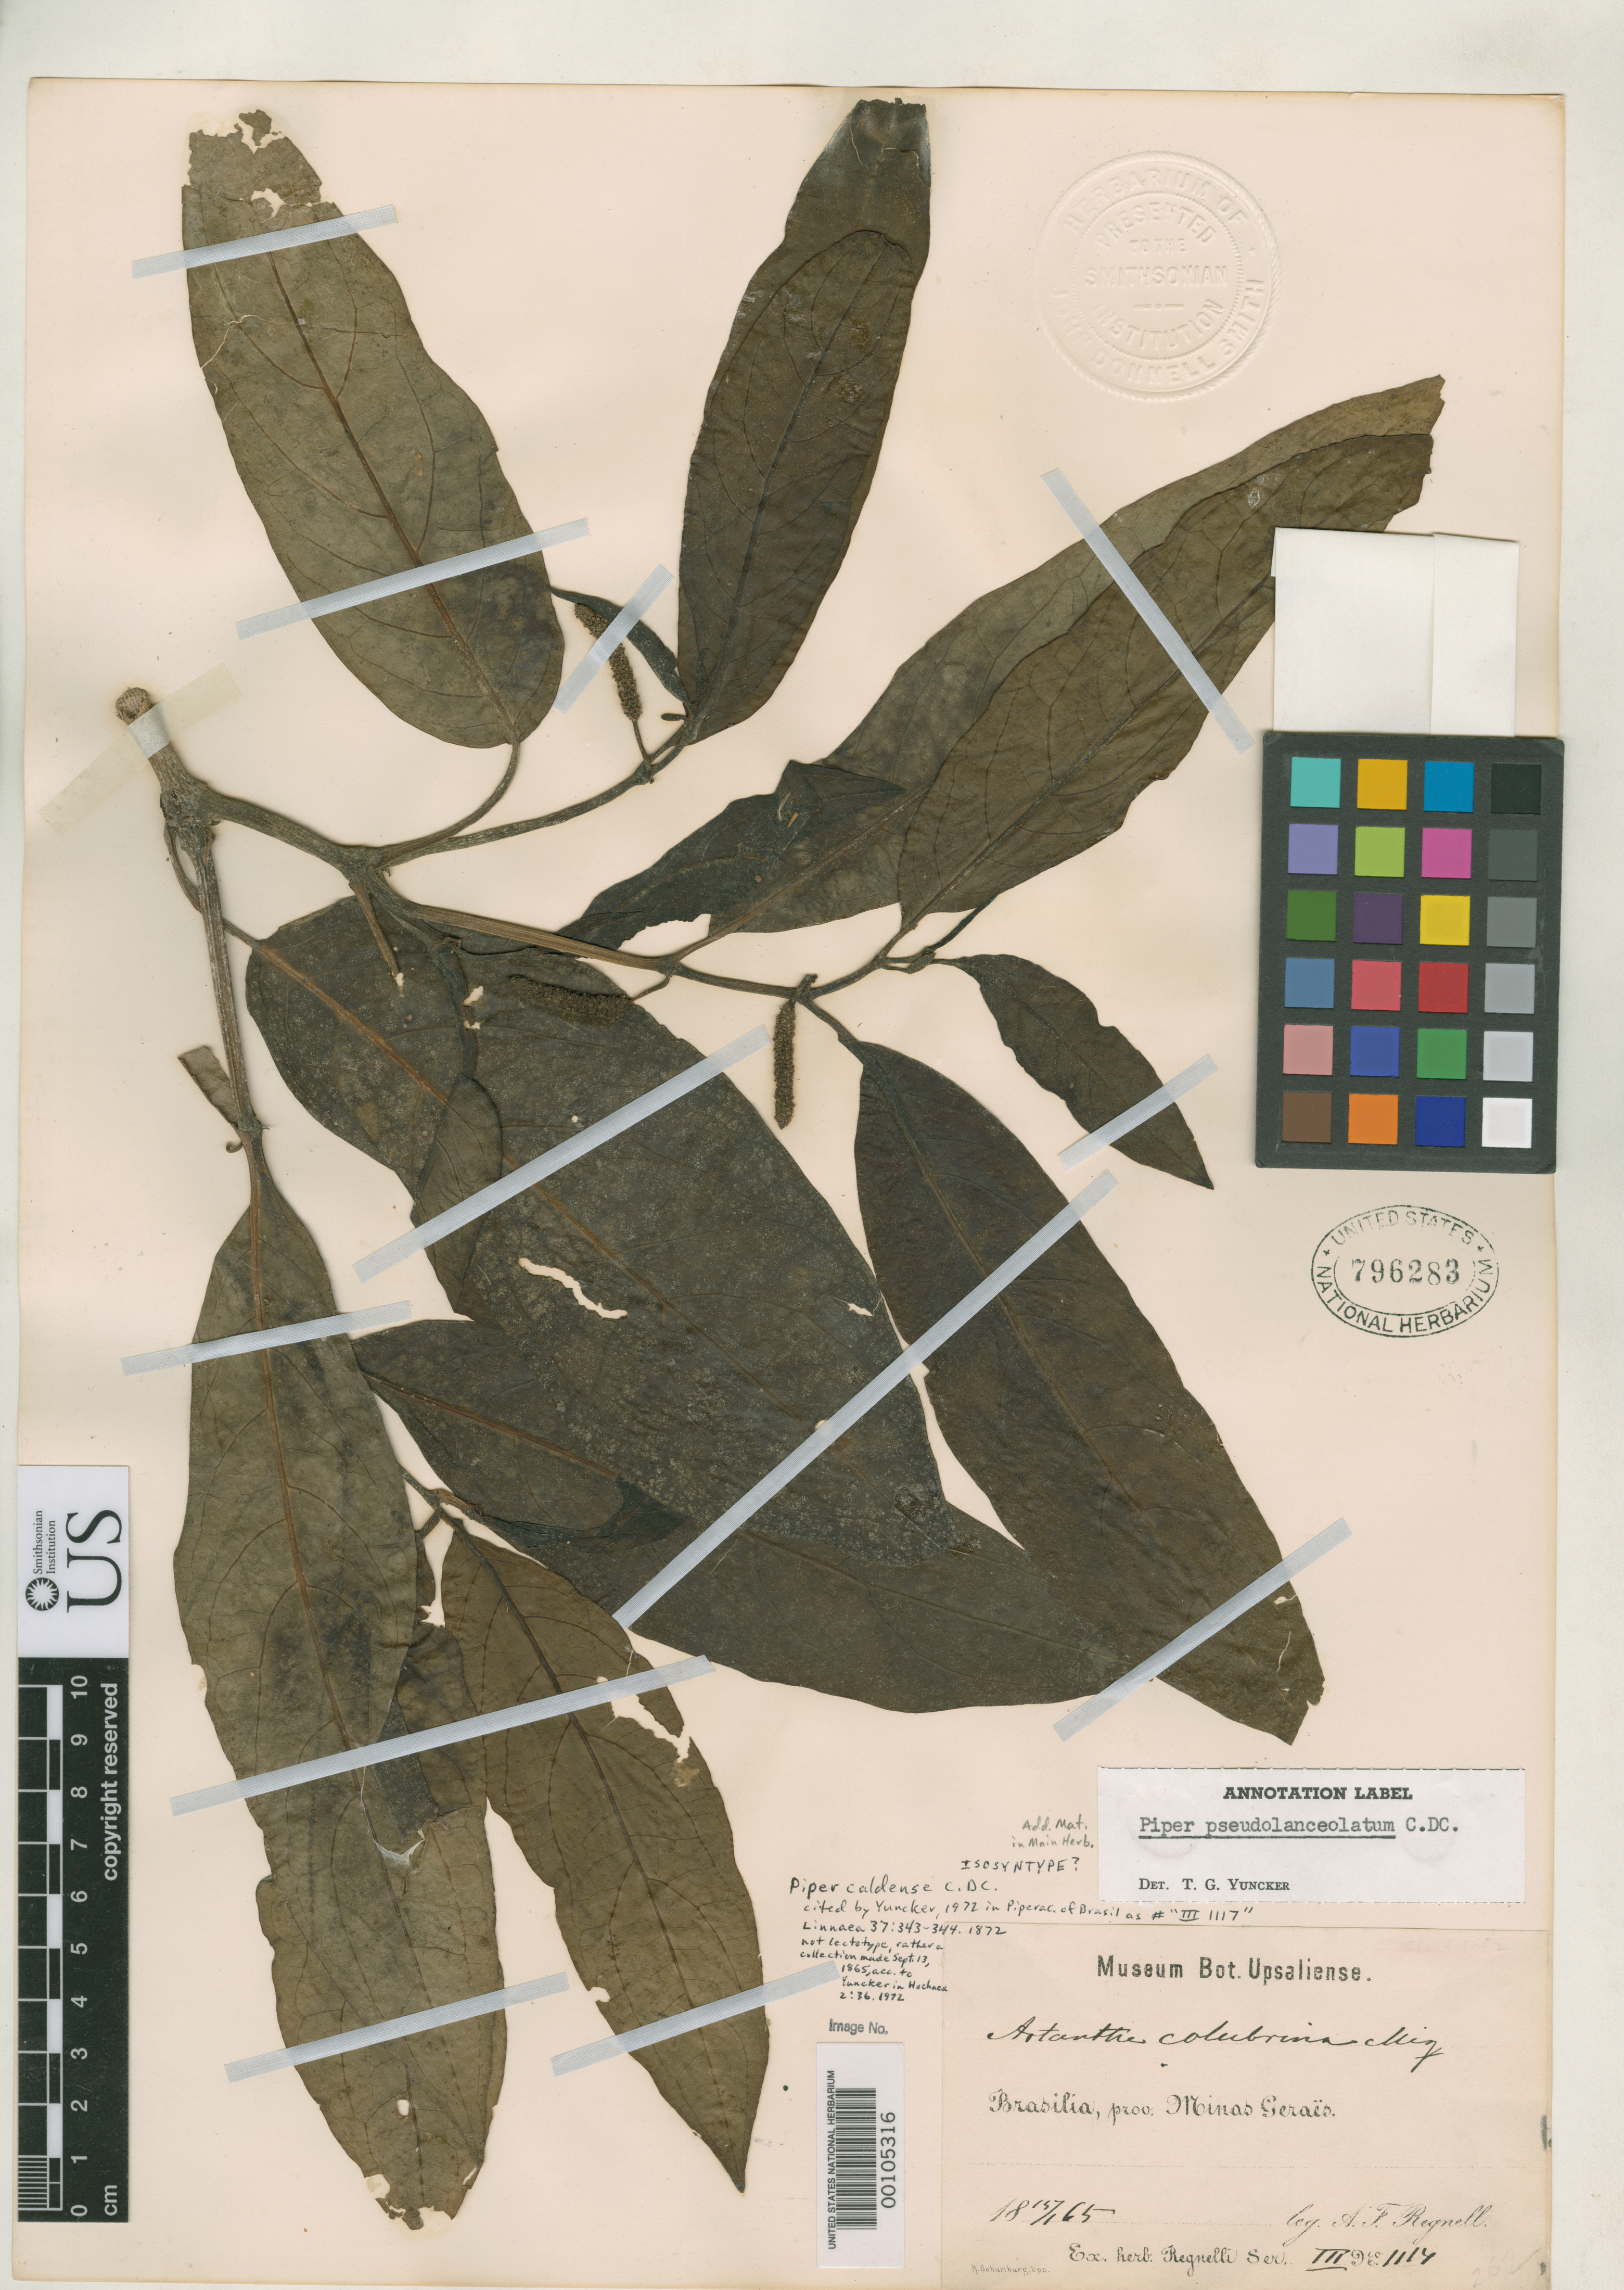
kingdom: Plantae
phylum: Tracheophyta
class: Magnoliopsida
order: Piperales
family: Piperaceae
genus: Piper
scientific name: Piper caldense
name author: C. DC.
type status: Possible Isosyntype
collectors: A. F. Regnell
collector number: III 1114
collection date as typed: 15 Jan 1865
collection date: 1865-01-15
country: Brazil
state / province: Minas Gerais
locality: Caldas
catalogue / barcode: US 796283